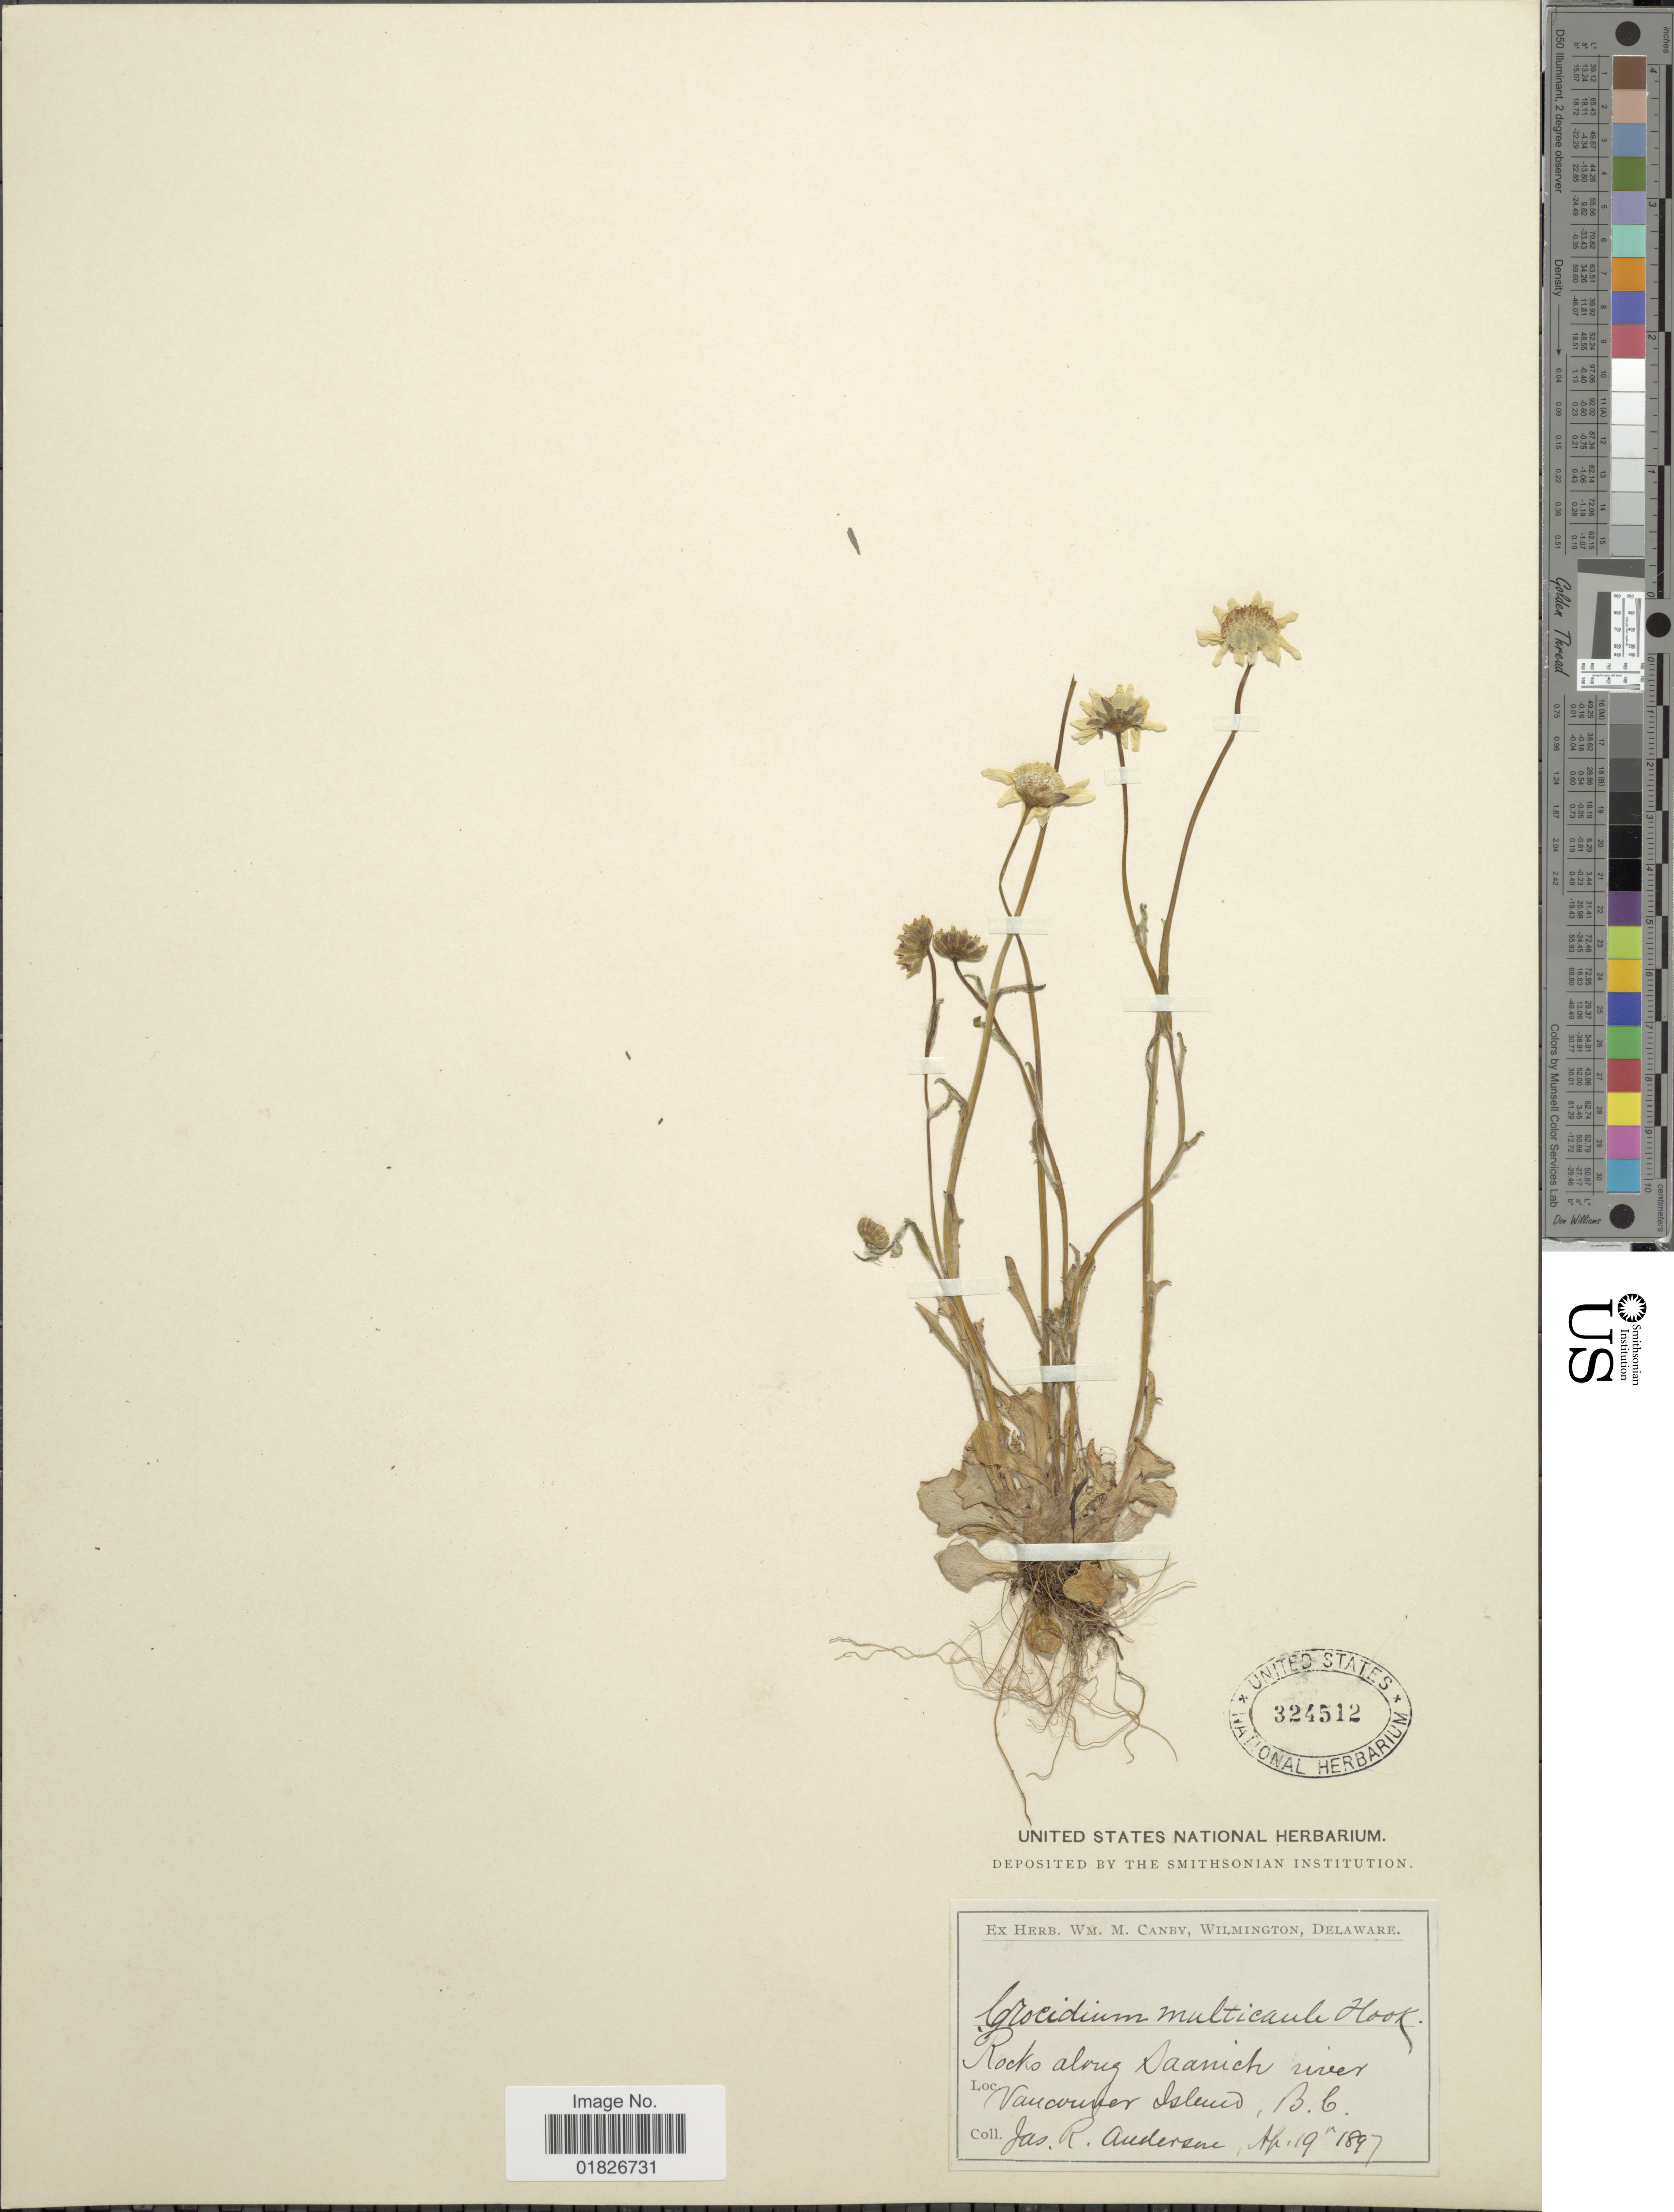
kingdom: Plantae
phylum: Tracheophyta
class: Magnoliopsida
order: Asterales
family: Asteraceae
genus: Crocidium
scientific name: Crocidium multicaule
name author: Hook.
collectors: J. R. Anderson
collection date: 1897-04-19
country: Canada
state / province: British Columbia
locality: Rocks along Saanich River, Vancouver Island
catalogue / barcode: US 324512